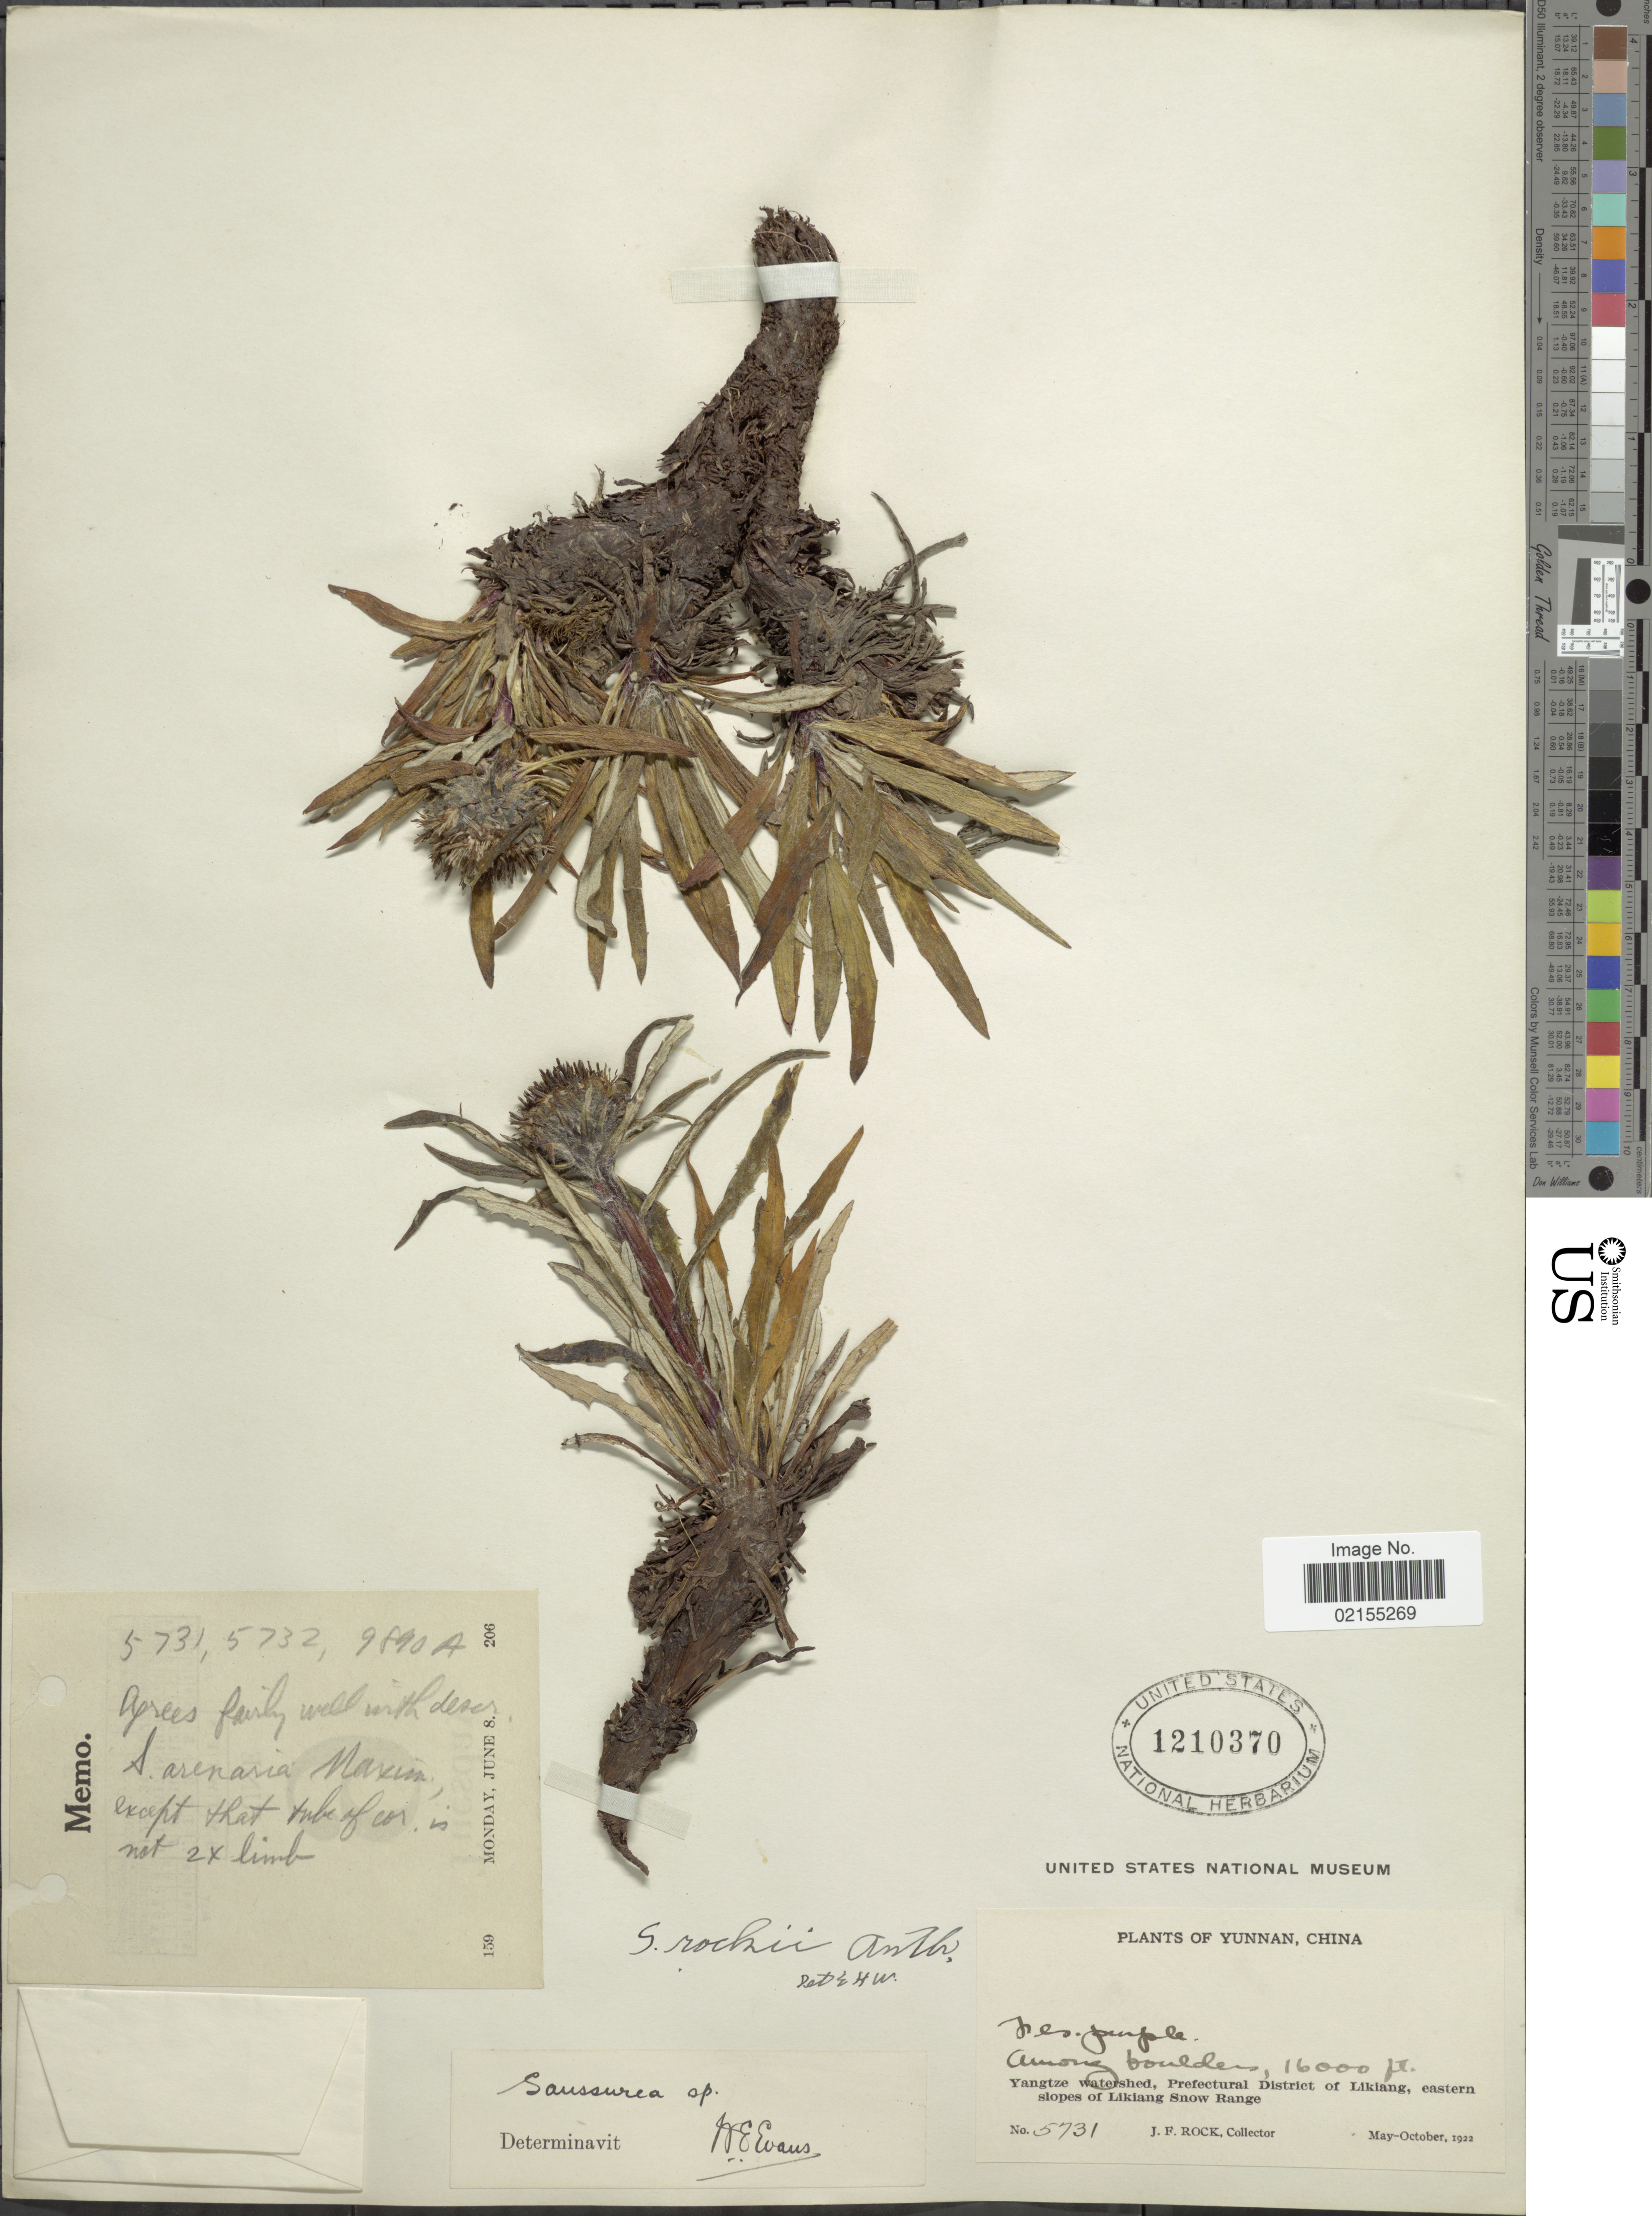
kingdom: Plantae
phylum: Tracheophyta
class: Magnoliopsida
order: Asterales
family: Asteraceae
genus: Saussurea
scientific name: Saussurea rockii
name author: J. Anthony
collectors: J. Rock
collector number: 5731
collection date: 1922-05/1922-10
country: China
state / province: Yunnan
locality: Yunnan, China, Among boulder, Yangtze watershed, Prefectural District of Likiang, eastern slopes of Likiang Snow Range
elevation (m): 4877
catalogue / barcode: US 1210370